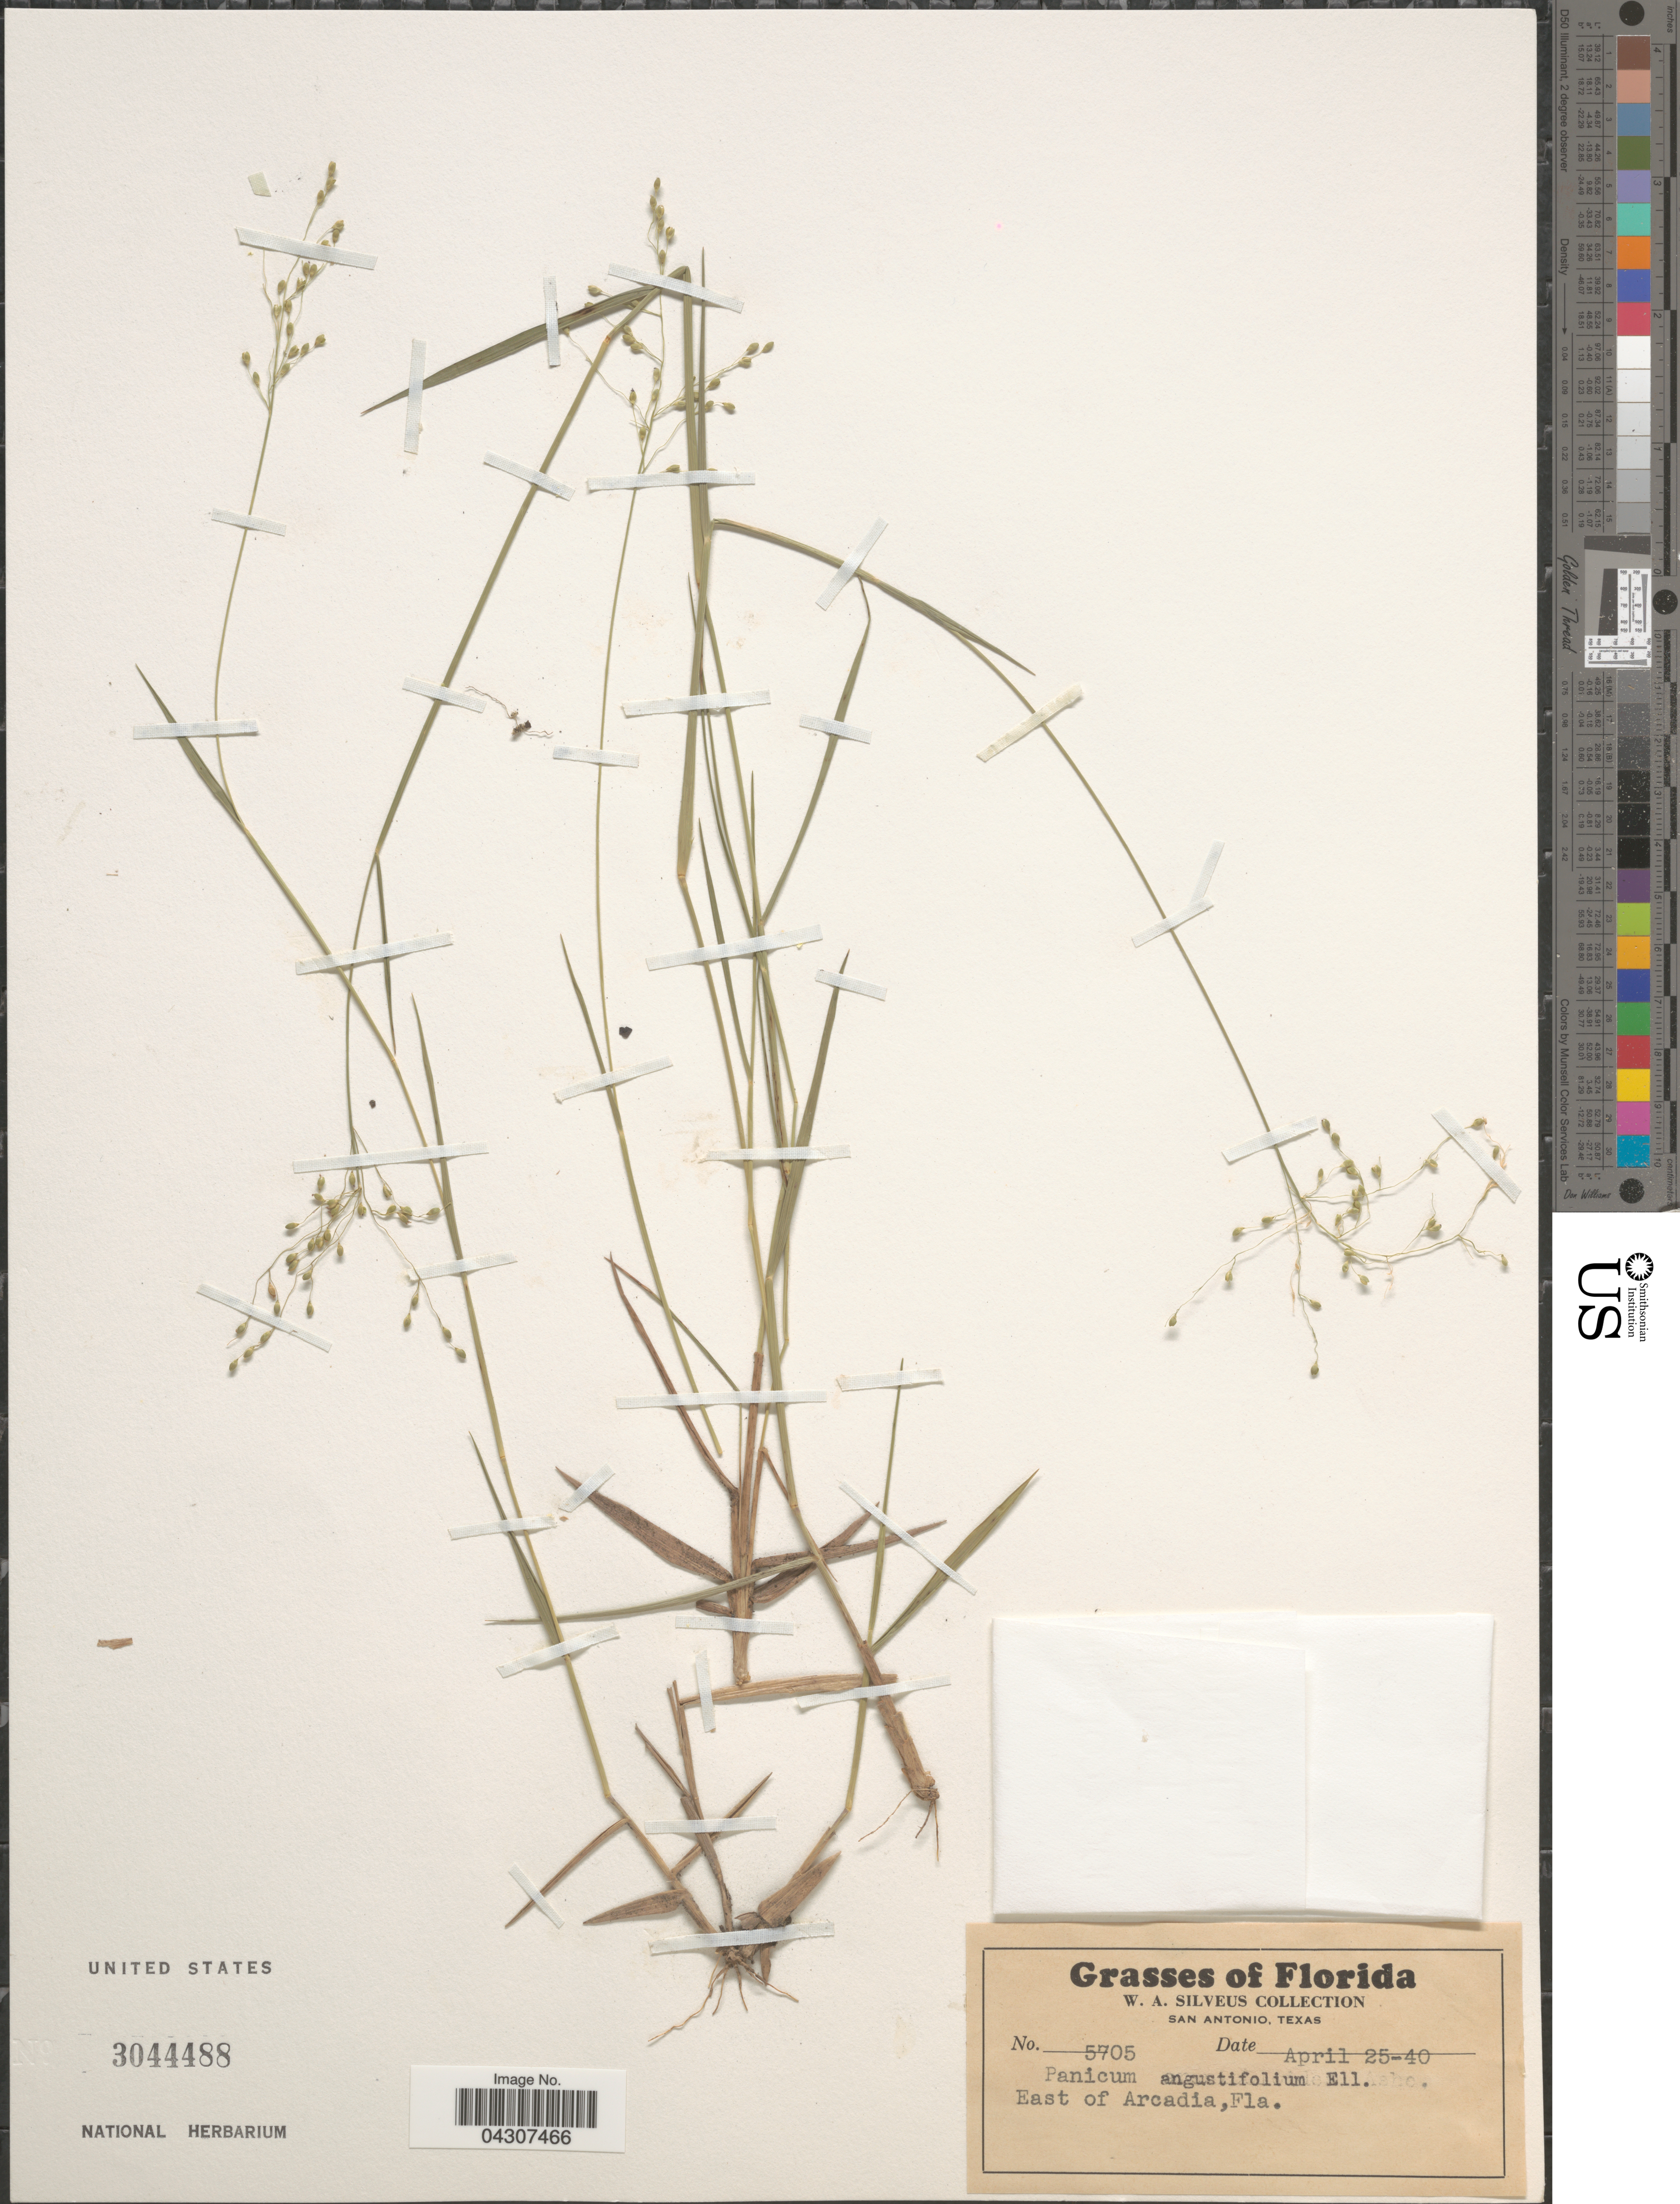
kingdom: Plantae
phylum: Tracheophyta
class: Liliopsida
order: Poales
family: Poaceae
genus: Dichanthelium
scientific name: Dichanthelium aciculare var. ramosum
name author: (Griseb.) Davidse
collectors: W. Silveus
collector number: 5705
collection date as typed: Transcribed d/m/y: 25/4/40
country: United States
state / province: Florida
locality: East of Arcadia.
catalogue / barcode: US 3044488